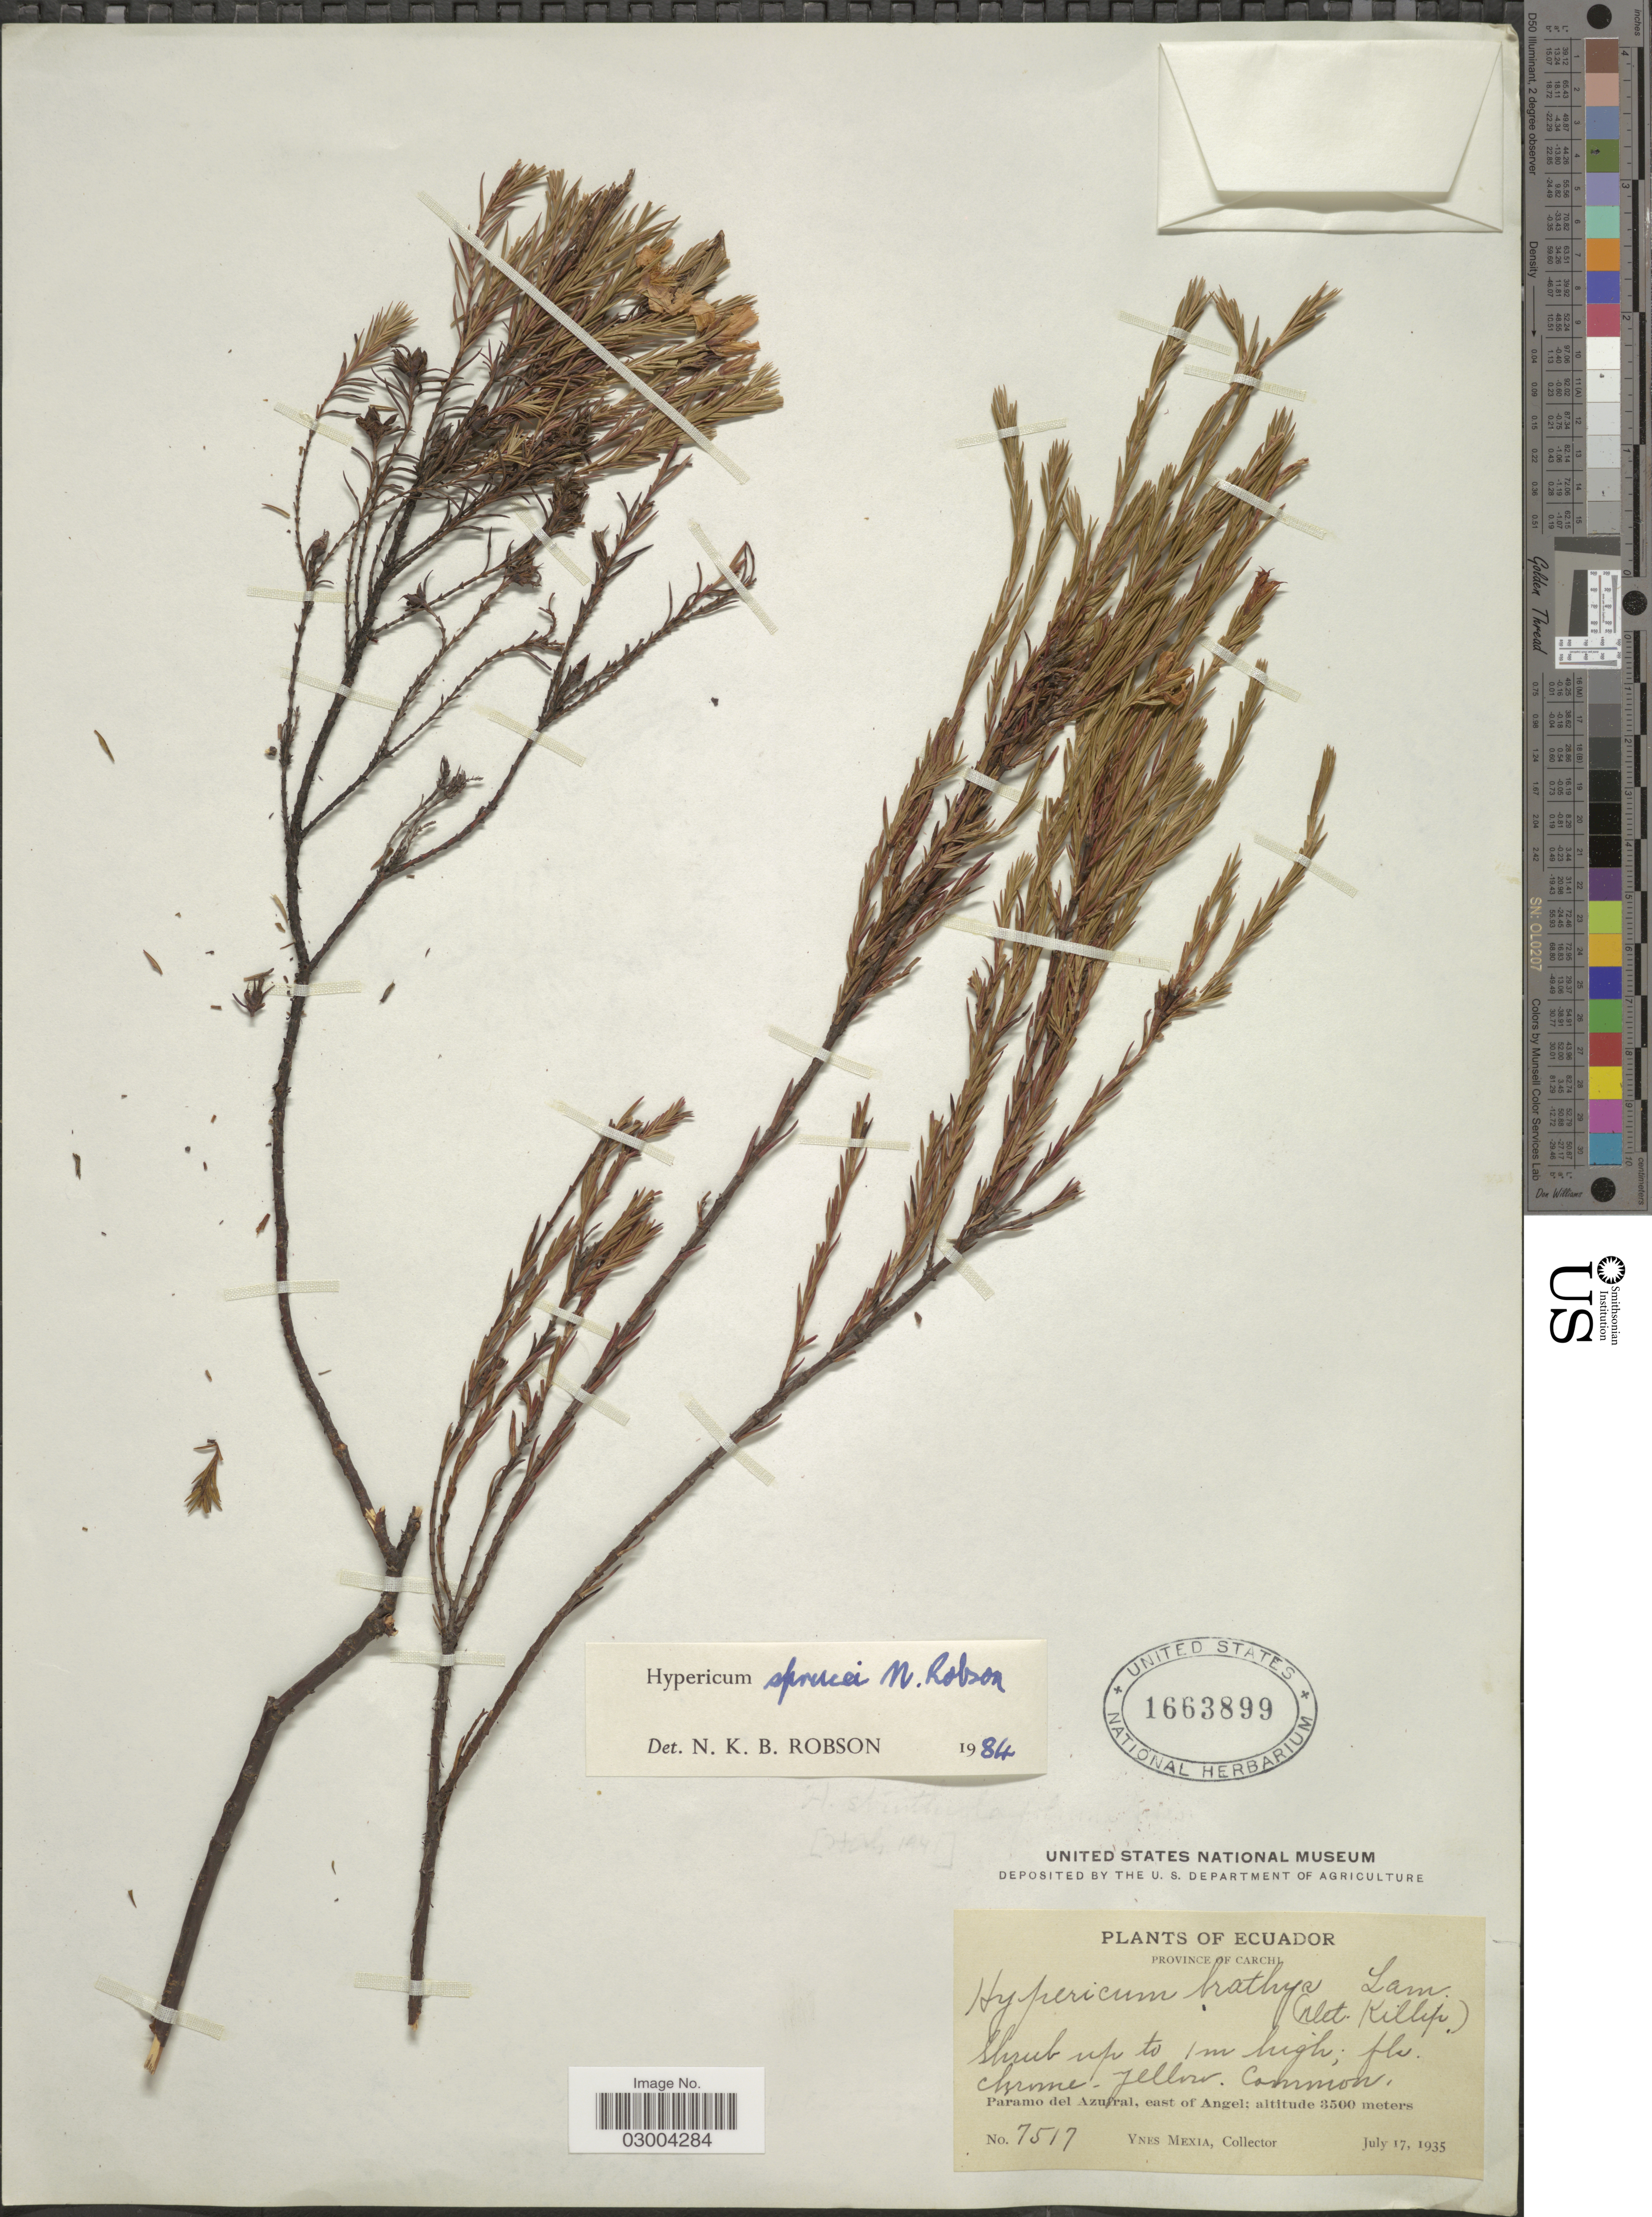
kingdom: Plantae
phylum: Tracheophyta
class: Magnoliopsida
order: Malpighiales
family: Hypericaceae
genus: Hypericum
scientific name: Hypericum sprucei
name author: N. Robson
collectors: Y. Mexia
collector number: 7517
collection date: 1935-07-17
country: Ecuador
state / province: Carchi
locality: Province of Carchi. Paramo del Azufral, east of Angel.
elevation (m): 3500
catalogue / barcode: US 1663899